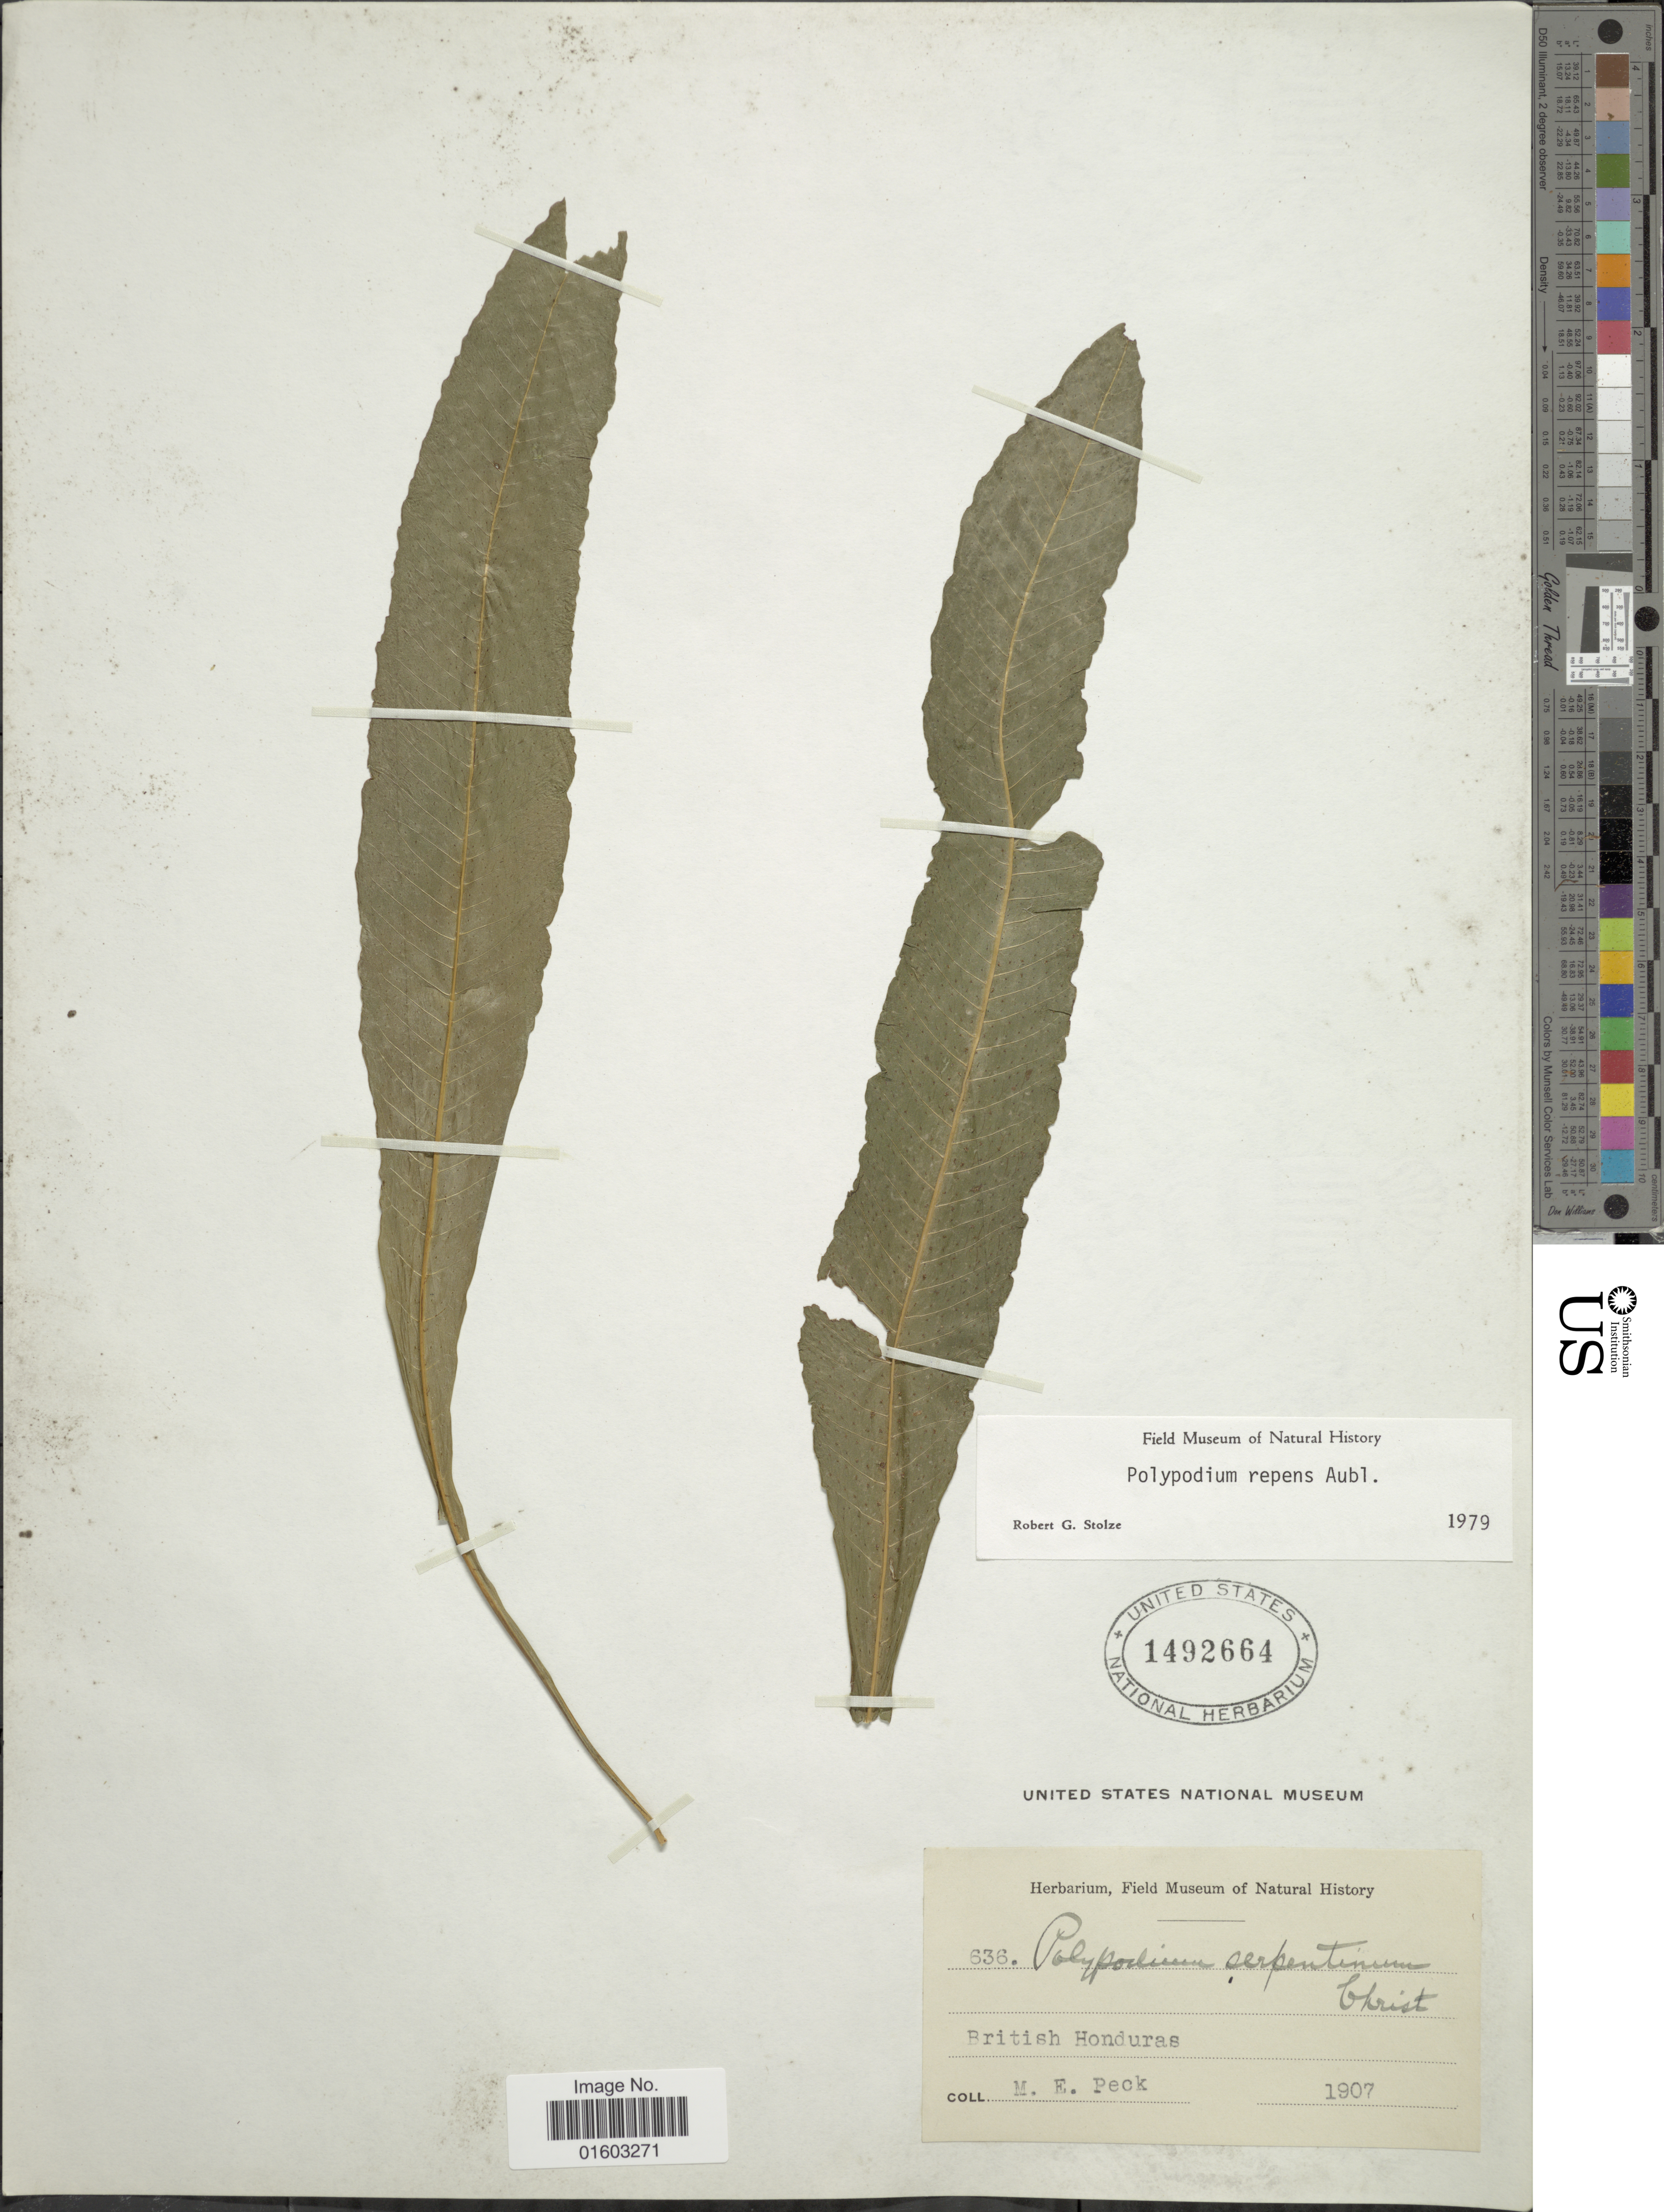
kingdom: Plantae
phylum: Tracheophyta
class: Polypodiopsida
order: Polypodiales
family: Polypodiaceae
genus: Campyloneurum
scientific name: Campyloneurum repens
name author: (Aubl.) C. Presl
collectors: M. E. Peck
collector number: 636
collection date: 1907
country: Belize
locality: British Honduras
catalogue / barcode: US 1492664